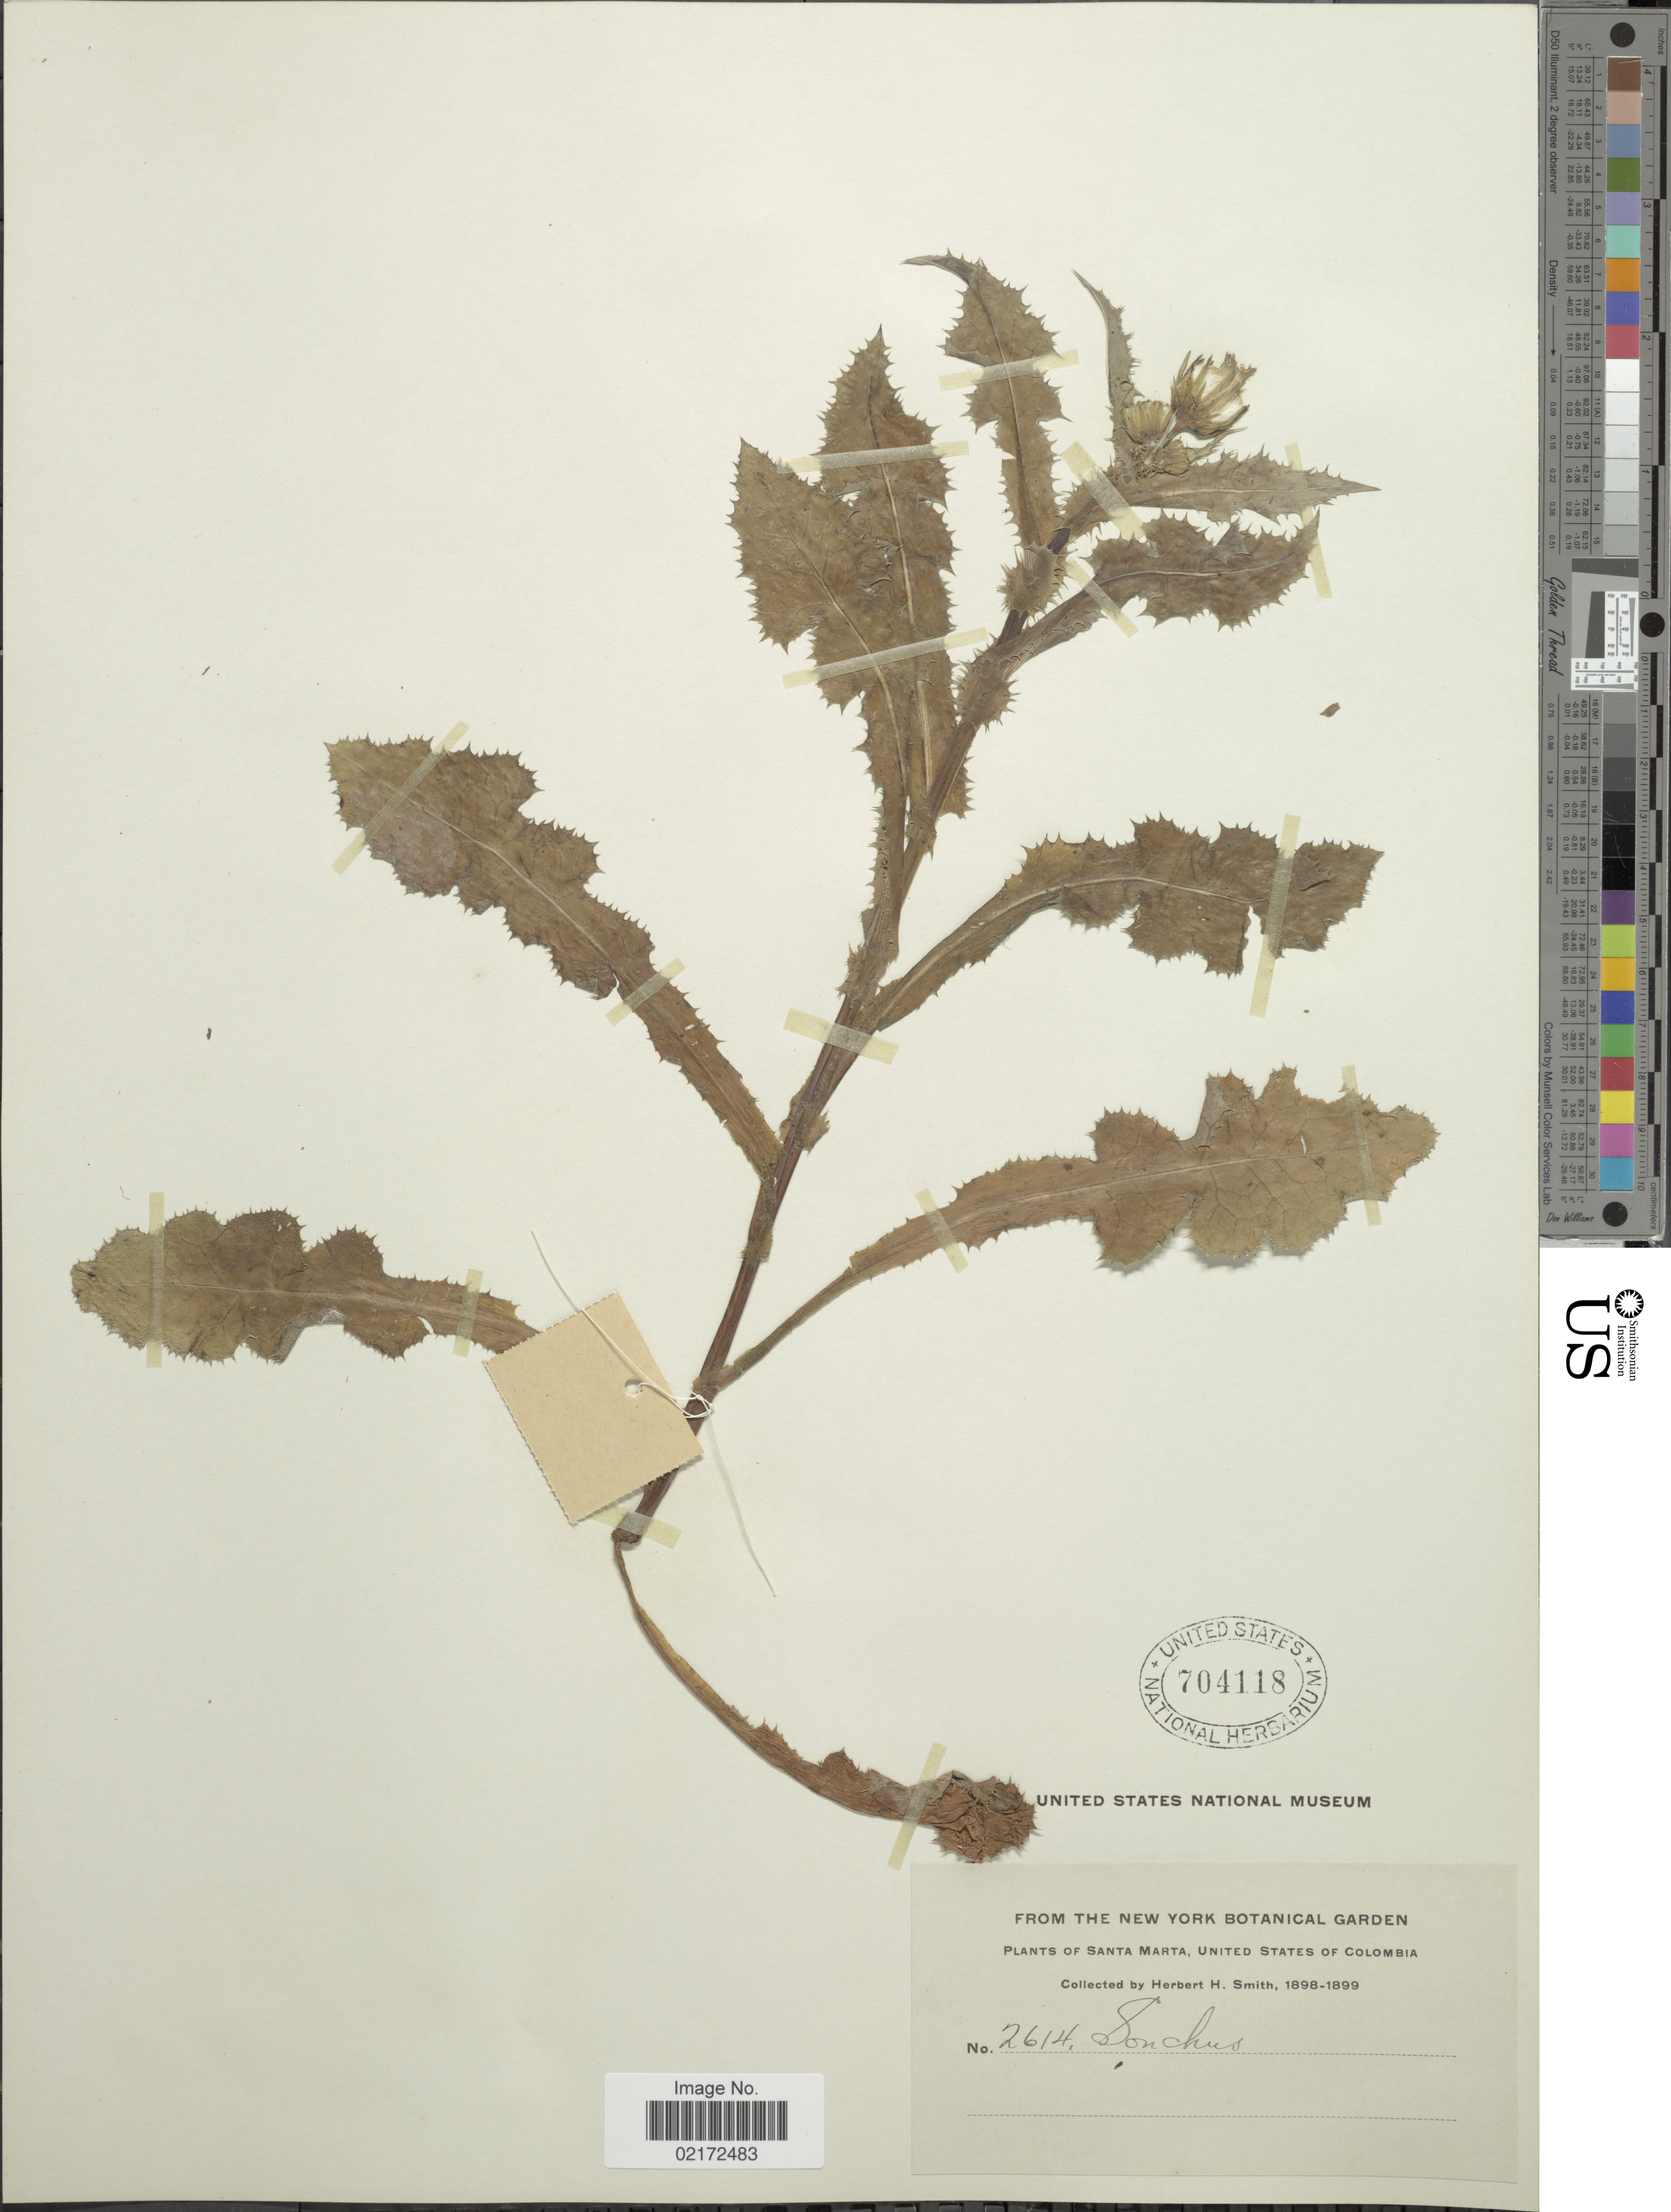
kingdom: Plantae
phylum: Tracheophyta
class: Magnoliopsida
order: Asterales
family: Asteraceae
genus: Sonchus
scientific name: Sonchus sp.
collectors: Herbert H. Smith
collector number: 2614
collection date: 1898/1899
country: Colombia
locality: Santa Marta, United States of Colombia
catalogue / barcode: US 704118